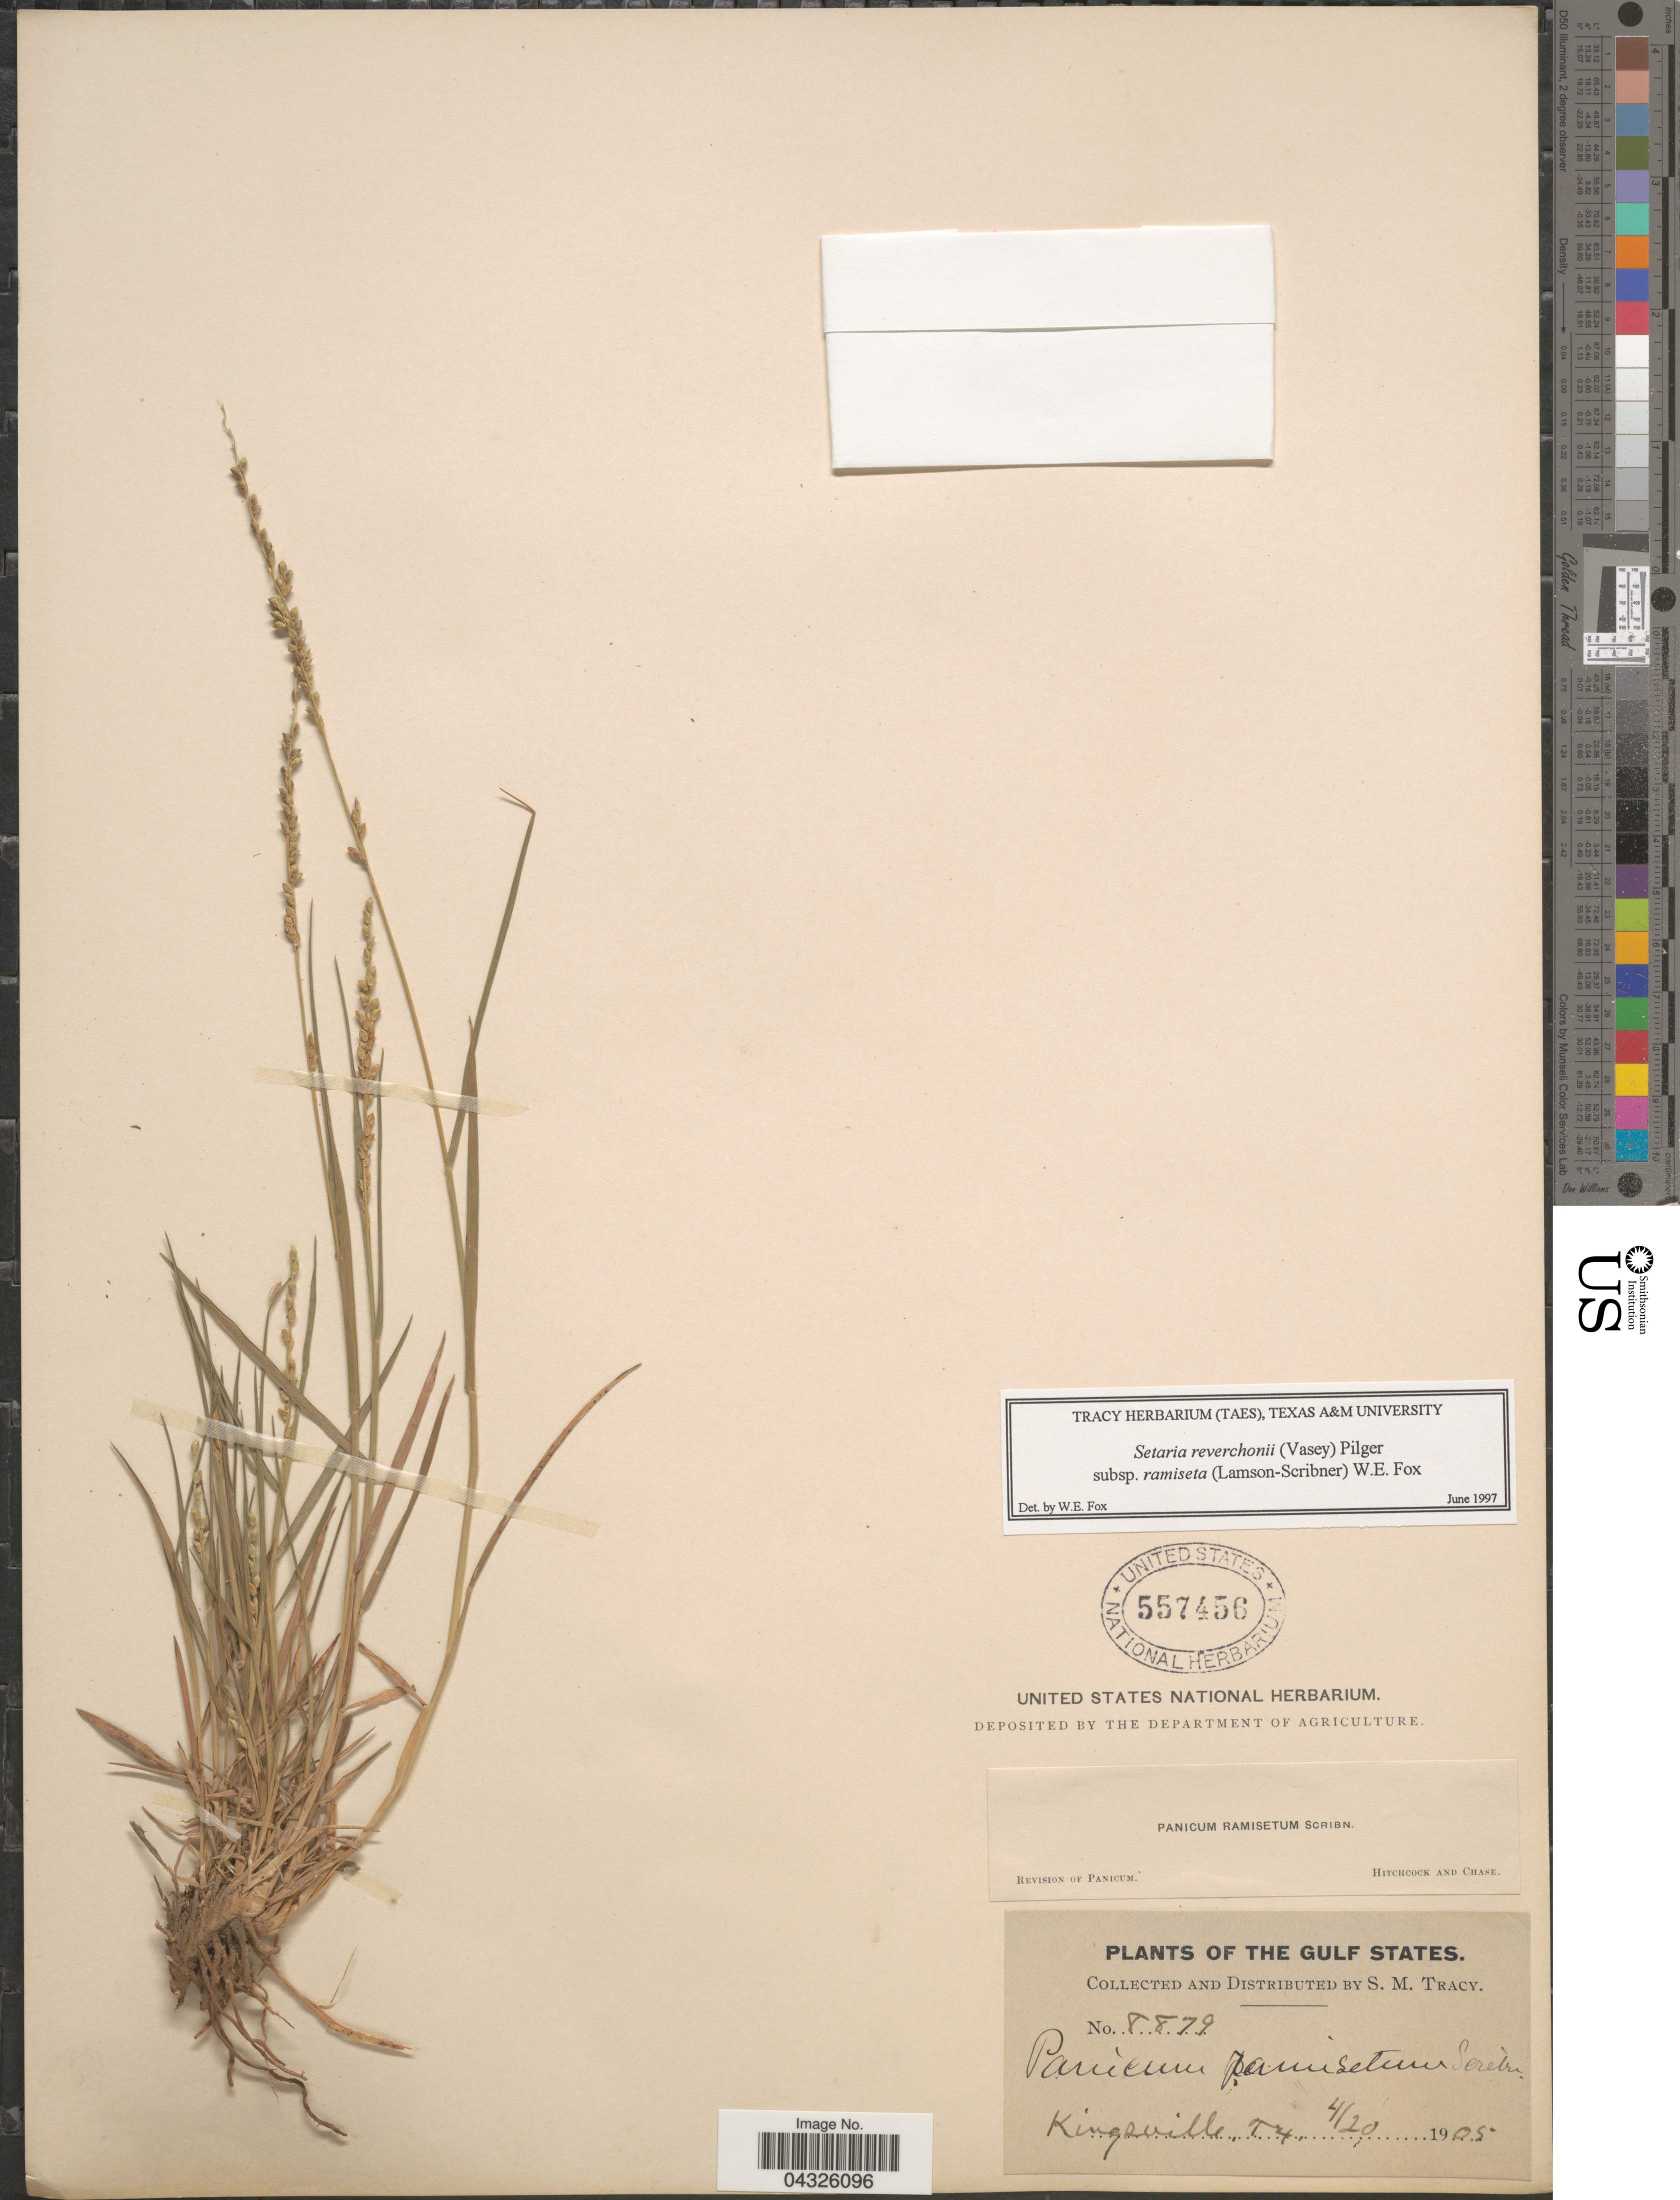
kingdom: Plantae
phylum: Tracheophyta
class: Liliopsida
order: Poales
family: Poaceae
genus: Setaria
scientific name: Setaria reverchonii subsp. ramiseta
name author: (Scribn.) W.E. Fox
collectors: S. M. Tracy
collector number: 8879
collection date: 1905-04-20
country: United States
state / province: Texas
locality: The Gulf States. Kingsville.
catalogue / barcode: US 557456